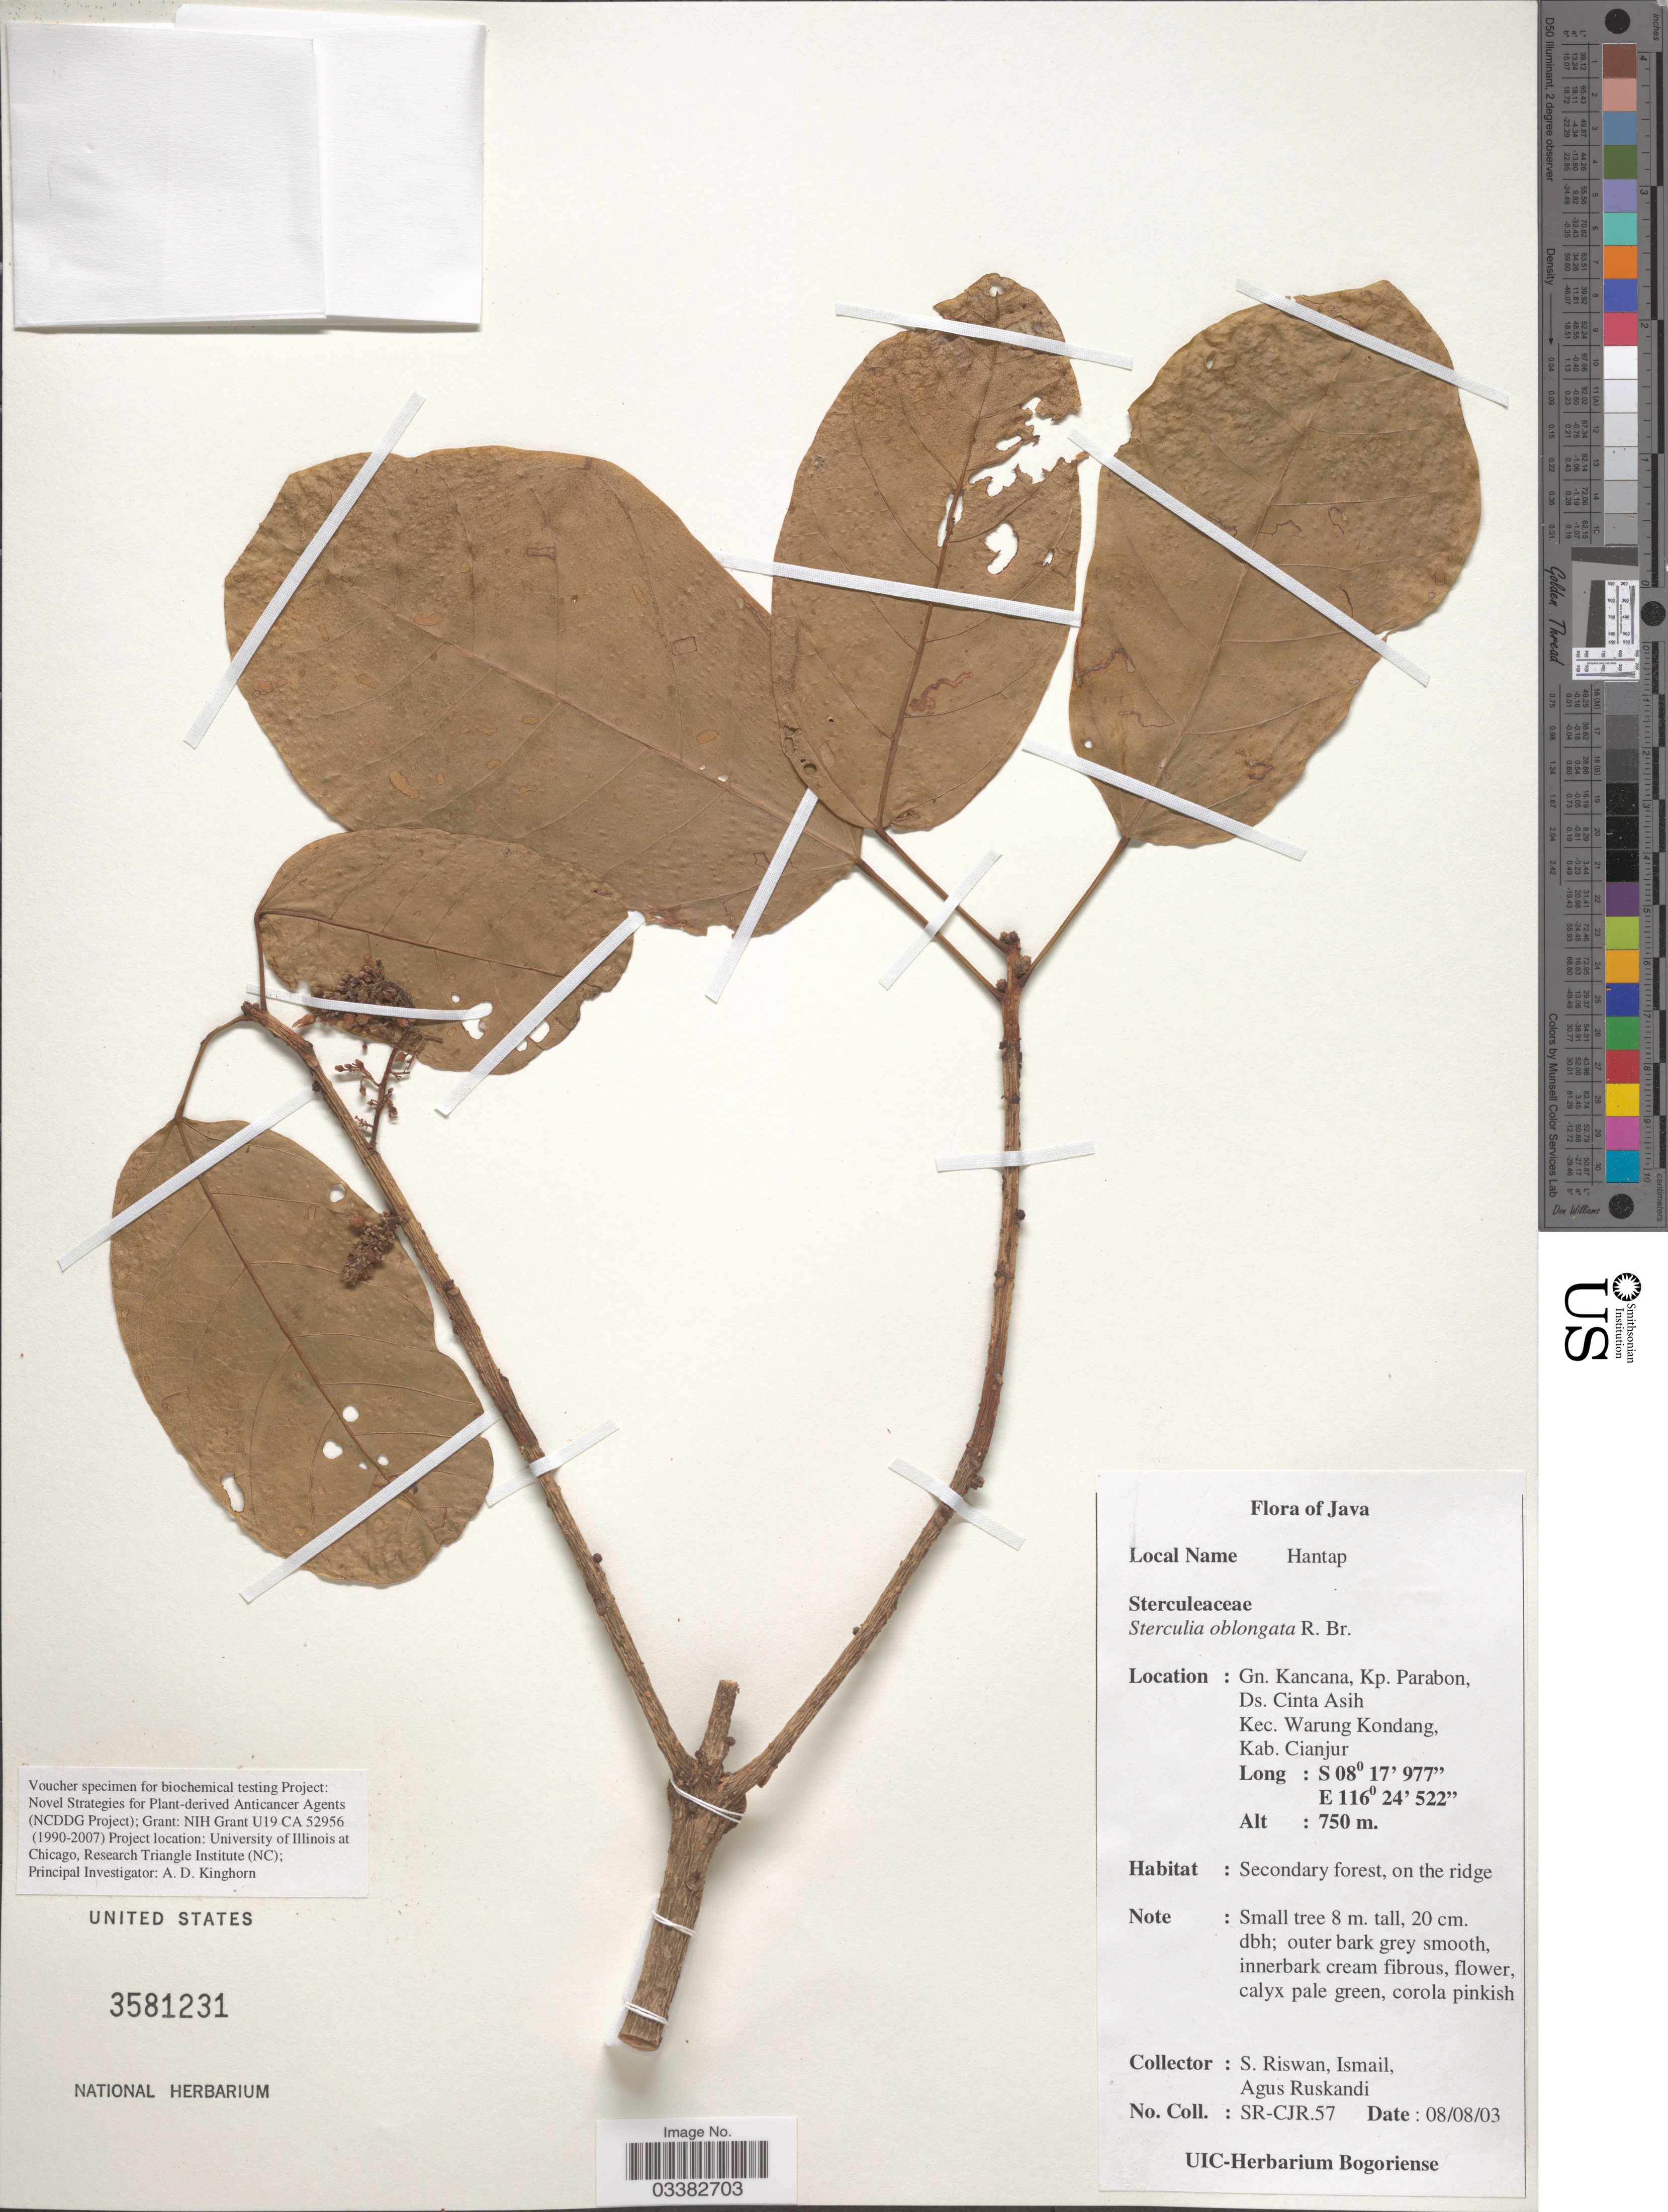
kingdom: Plantae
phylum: Tracheophyta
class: Magnoliopsida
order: Malvales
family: Malvaceae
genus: Sterculia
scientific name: Sterculia oblongata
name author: R. Br.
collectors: S. Riswan, Ismail & A. Ruskandi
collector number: SR-CJR.57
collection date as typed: Transcribed d/m/y: 8/8/3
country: Indonesia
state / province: Java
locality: Gn. Kancana, Kp. Parabon, Ds. Cinta Asih Kec. Warung Kondang, Kab. Cianjur.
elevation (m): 750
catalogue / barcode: US 3581231